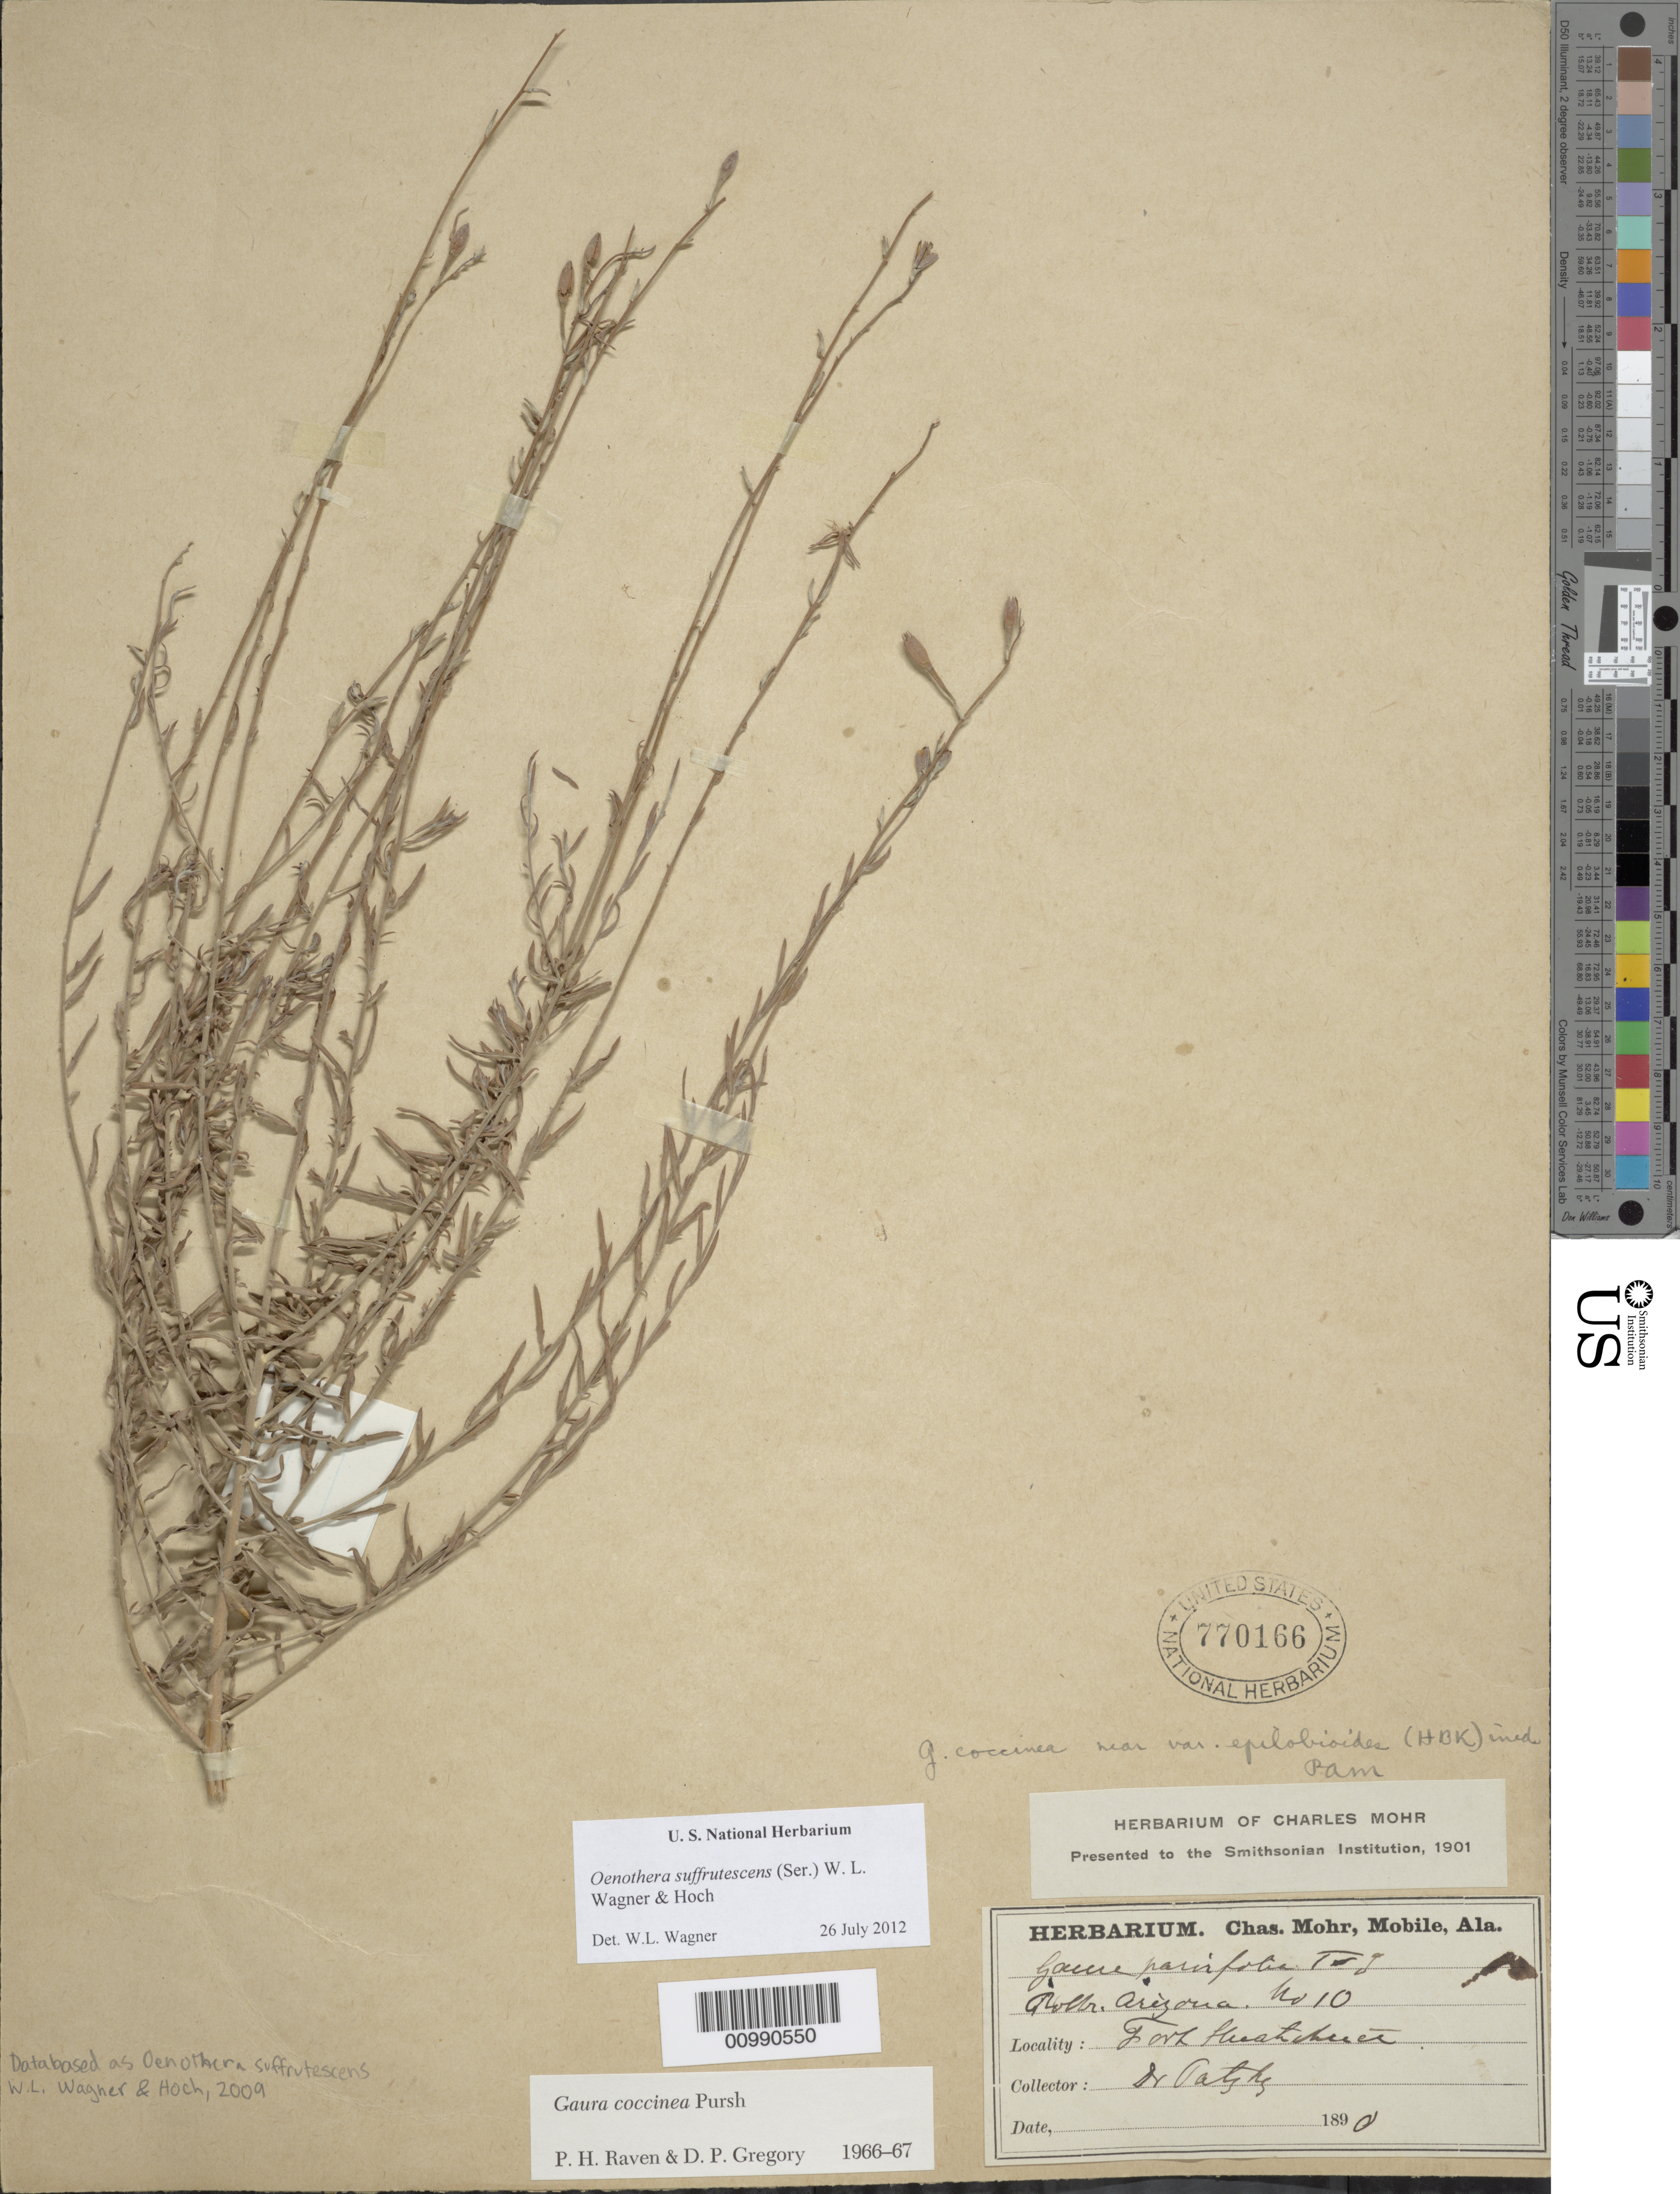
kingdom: Plantae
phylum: Tracheophyta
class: Magnoliopsida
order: Myrtales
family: Onagraceae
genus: Oenothera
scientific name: Oenothera suffrutescens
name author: (Ser.) W.L. Wagner & Hoch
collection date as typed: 1890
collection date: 1890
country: United States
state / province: Arizona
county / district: Cochise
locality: Fort Huachuca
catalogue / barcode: US 770166